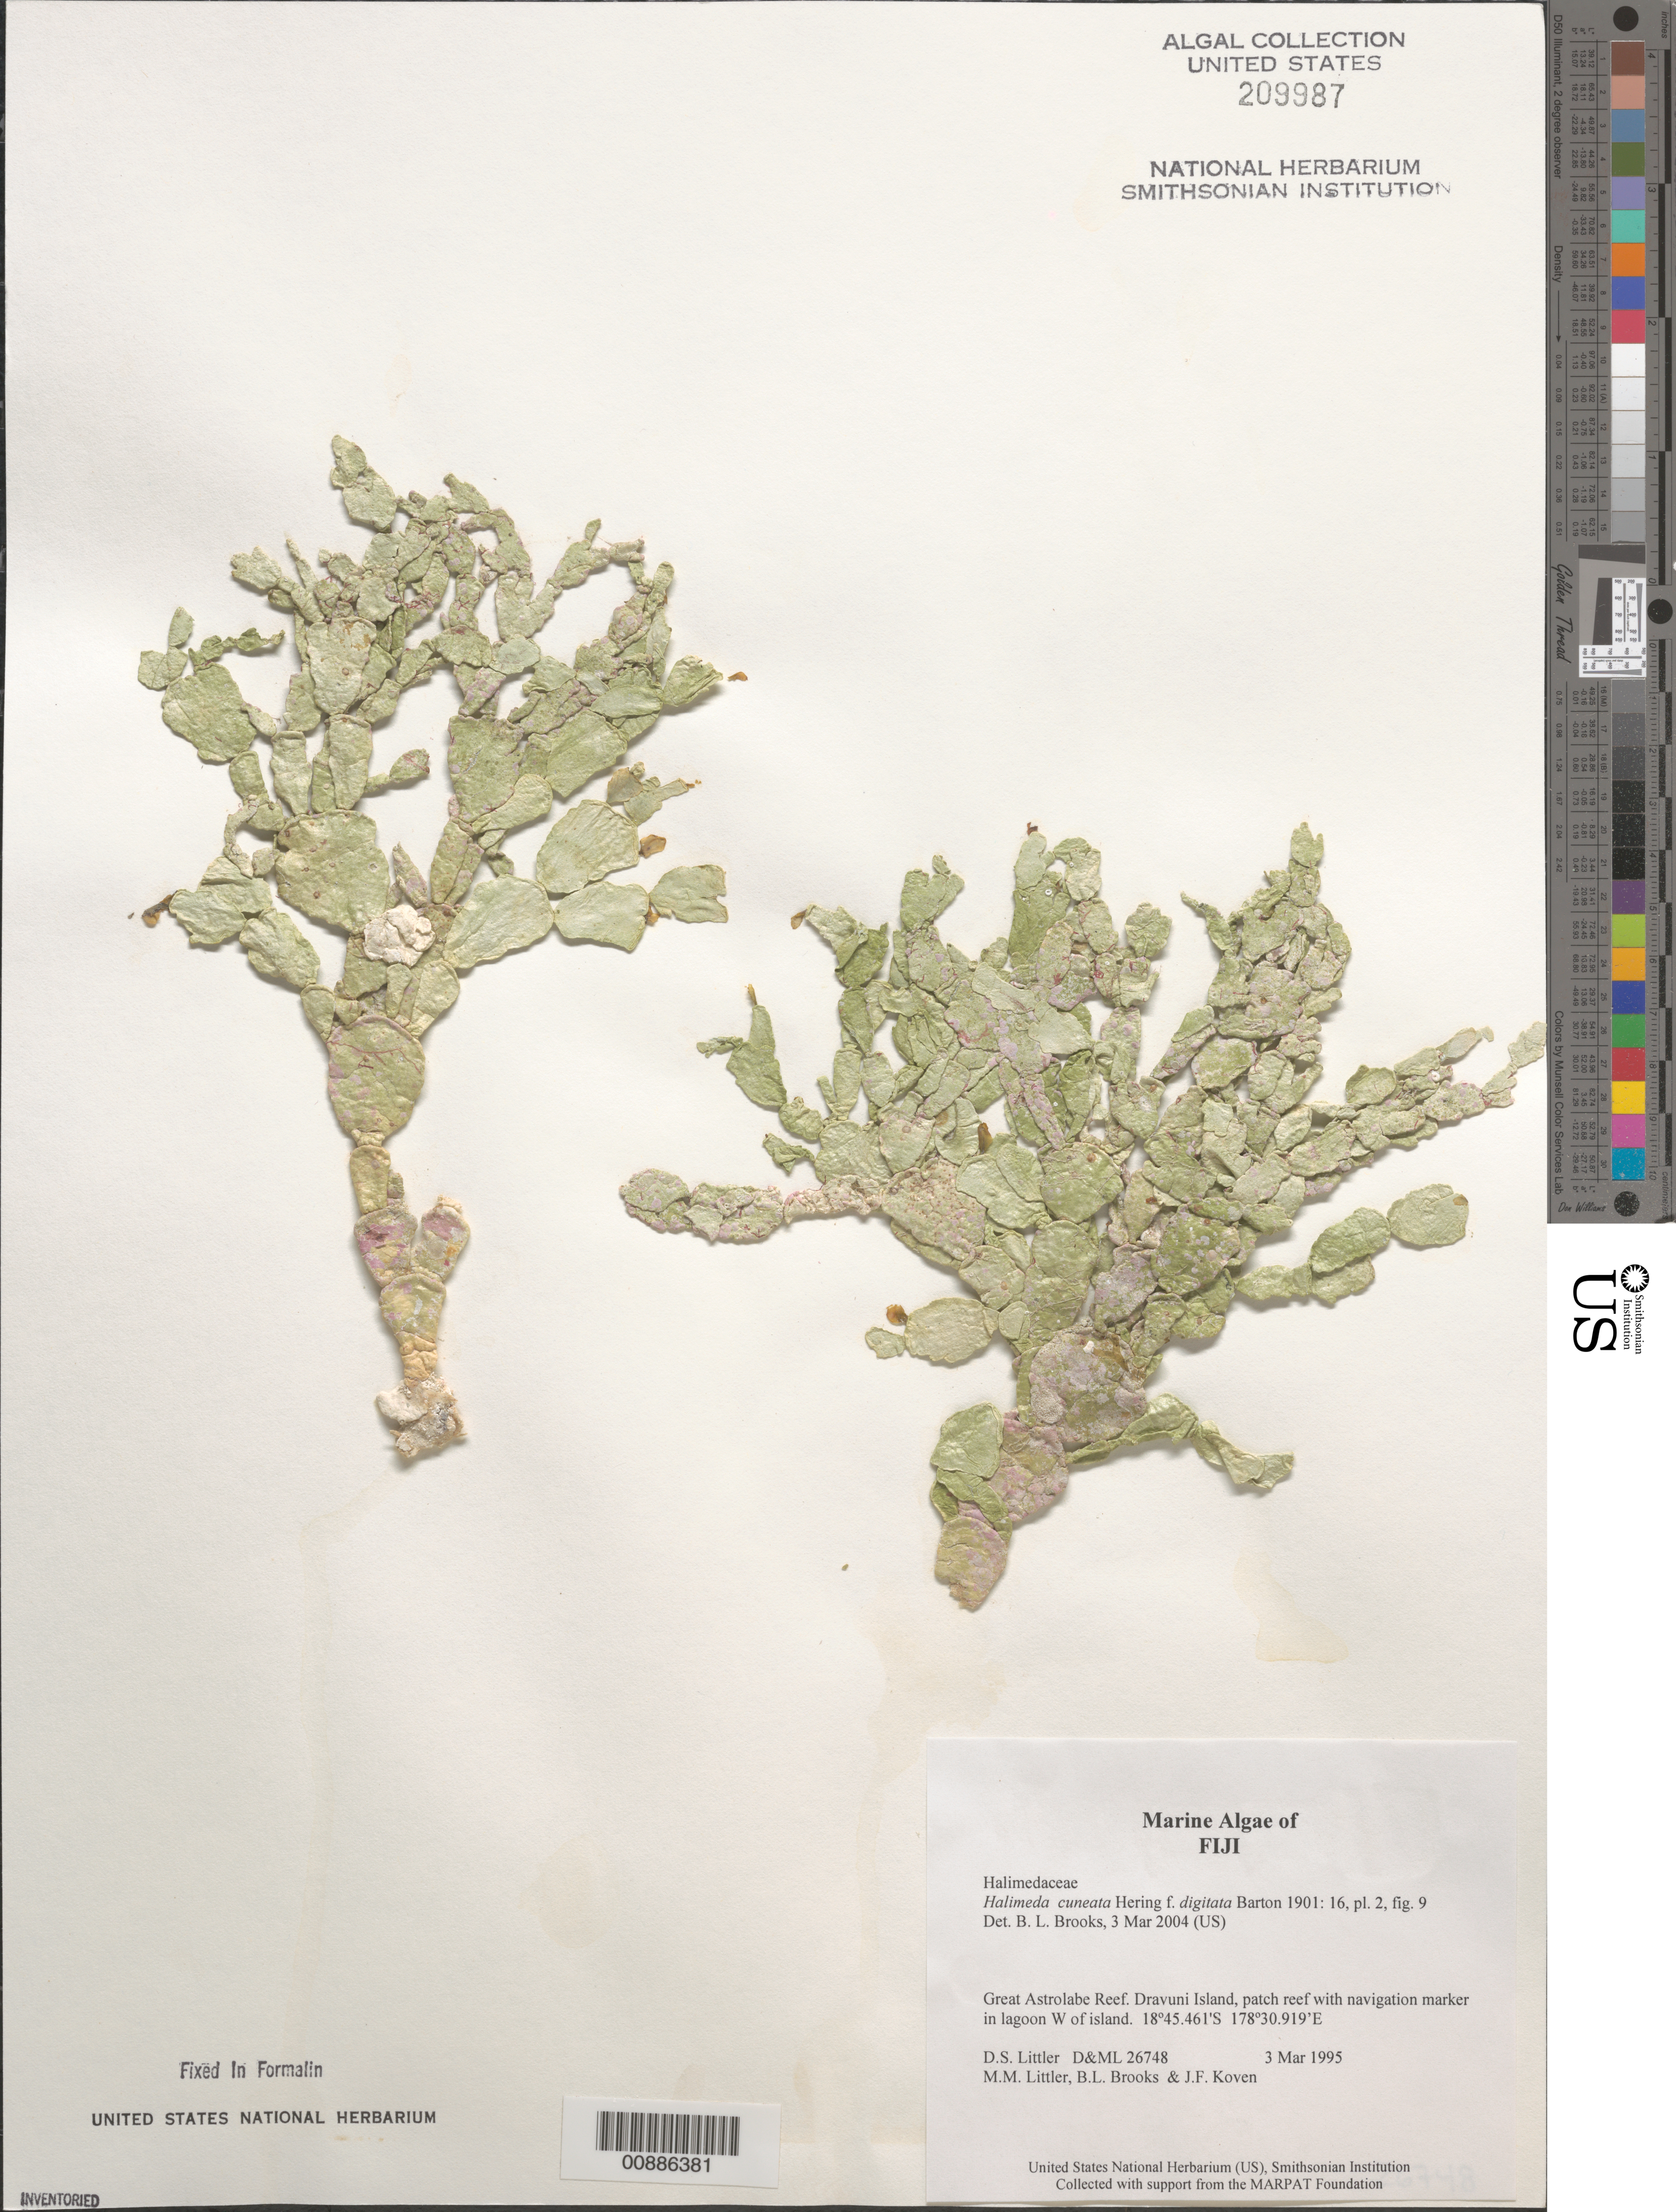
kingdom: Plantae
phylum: Chlorophyta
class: Ulvophyceae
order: Bryopsidales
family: Halimedaceae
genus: Halimeda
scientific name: Halimeda cuneata f. digitata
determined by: Brooks, B. L., (BOT), Smithsonian Institution - National Museum of Natural History (UNITED STATES)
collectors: D. S. Littler, M. M. Littler, B. Brooks & J. Koven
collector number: D&ML 26748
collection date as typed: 03 Mar 1995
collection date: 1995-03-03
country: Fiji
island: Dravuni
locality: Great Astrolabe Reef, patch reef with navigation marker in lagoon west of island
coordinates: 18 45.461'S, 178 30.919'E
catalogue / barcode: US 209987